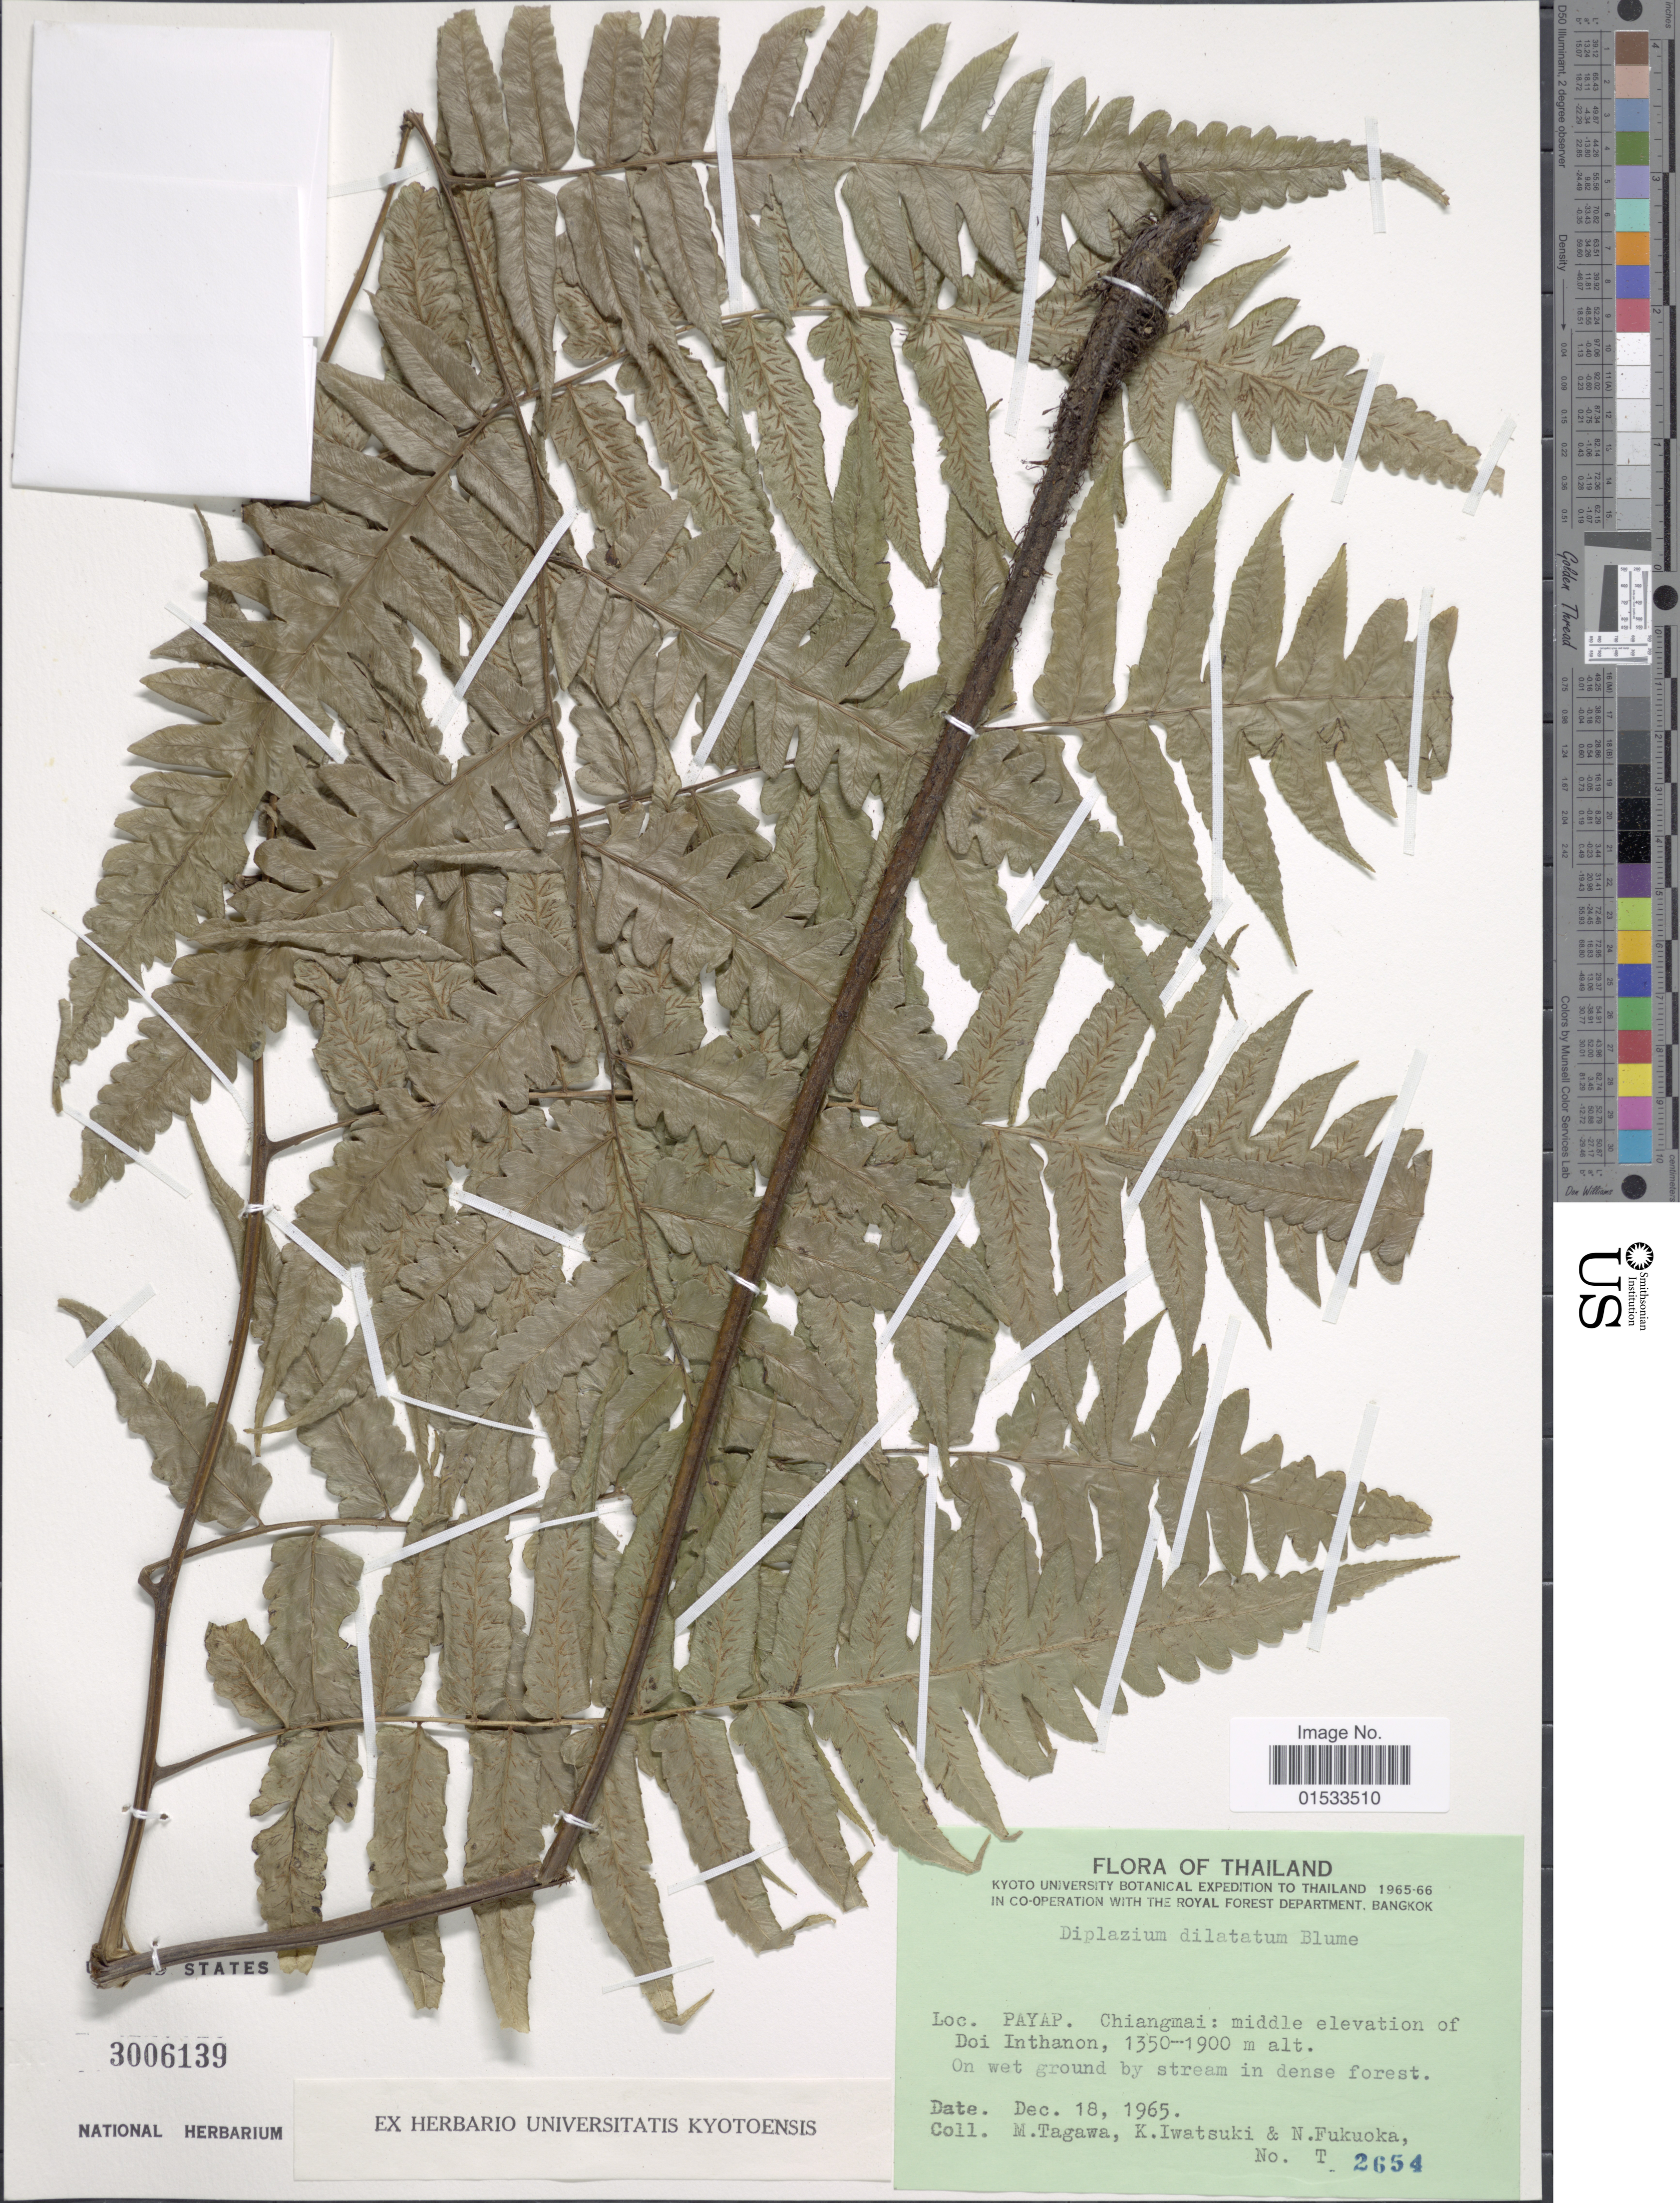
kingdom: Plantae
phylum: Tracheophyta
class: Polypodiopsida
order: Polypodiales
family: Athyriaceae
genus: Diplazium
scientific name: Diplazium dilatatum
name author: Blume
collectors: M. Tagawa, K. Iwatsuki & N. Fukuoka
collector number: T 2654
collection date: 1965-12-18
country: Thailand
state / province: Chiang Mai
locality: Payap, middle elevation of Doi Inthanon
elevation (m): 1350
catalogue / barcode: US 3006139